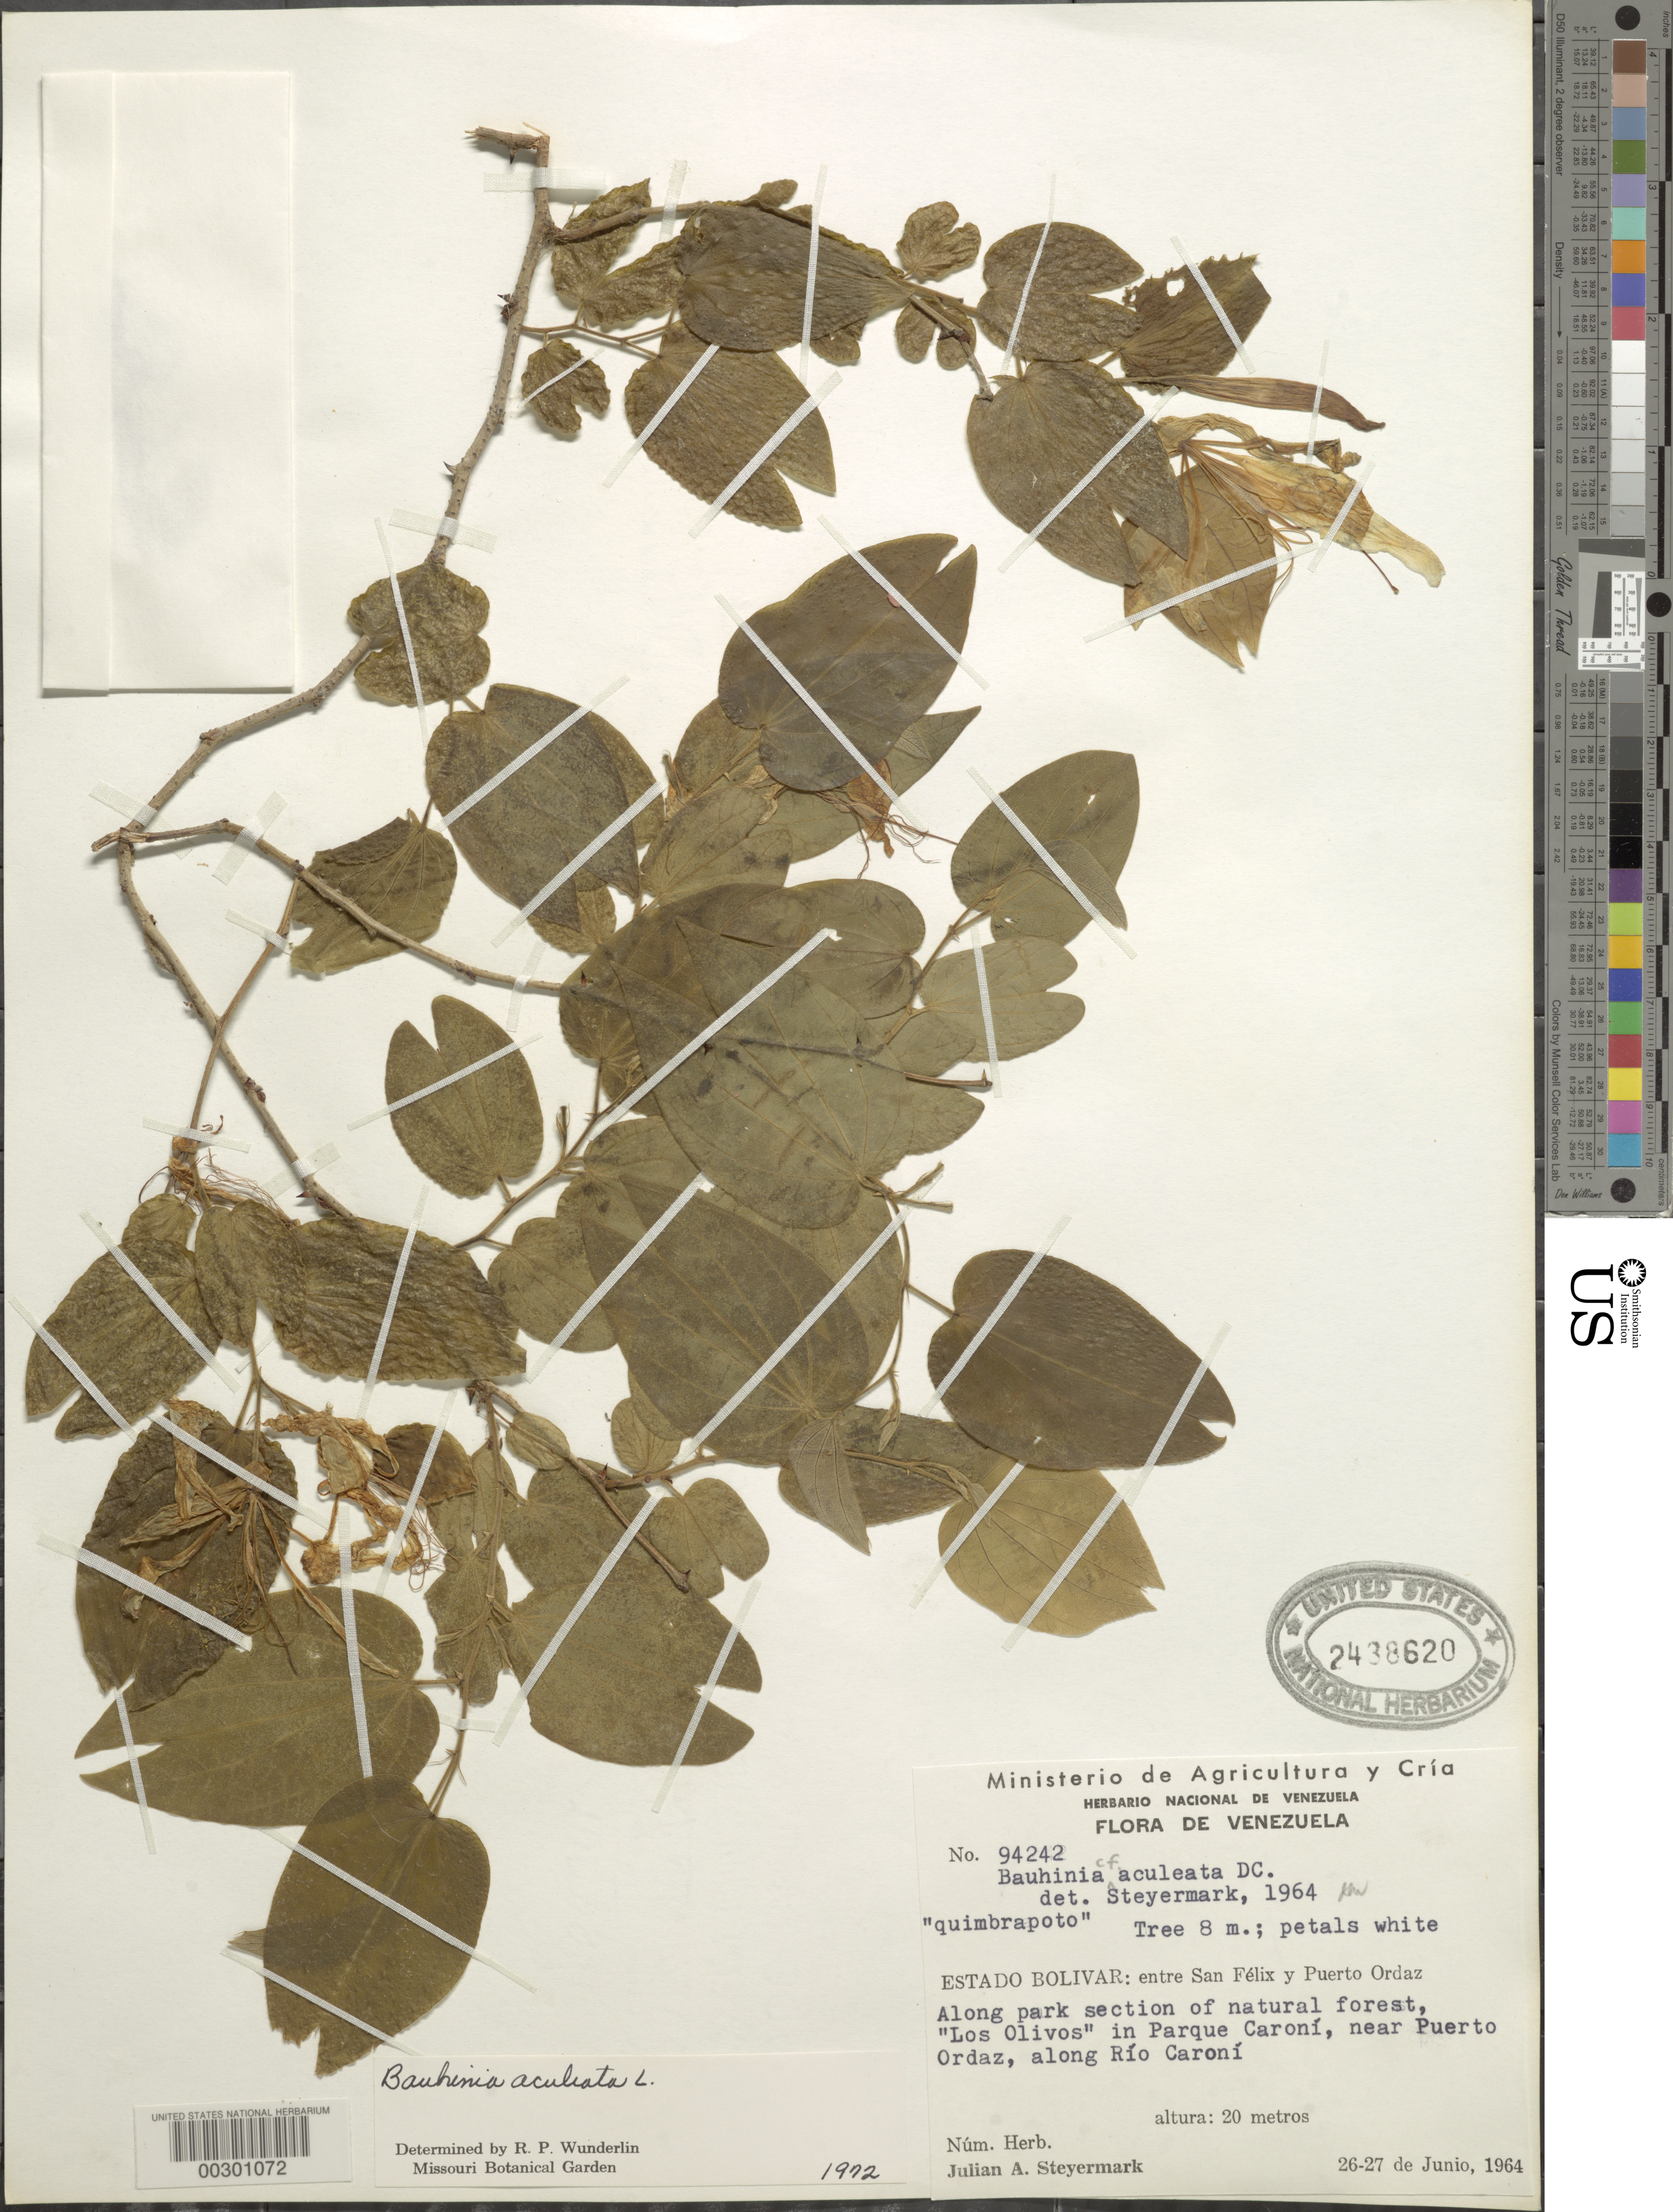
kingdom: Plantae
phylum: Tracheophyta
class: Magnoliopsida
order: Fabales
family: Fabaceae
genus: Bauhinia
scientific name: Bauhinia aculeata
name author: L.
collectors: J. Steyermark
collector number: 94242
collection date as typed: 26 Jun 1964 to 27 Jun 1964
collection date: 1964-06-26/1964-06-27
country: Venezuela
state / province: Bolivar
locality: Bet. san felix + puerto ordaz, park section of natural forest "los olivos" in parque caroni, near puerto ordaz, along r. caroni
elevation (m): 20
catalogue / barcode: US 2438620